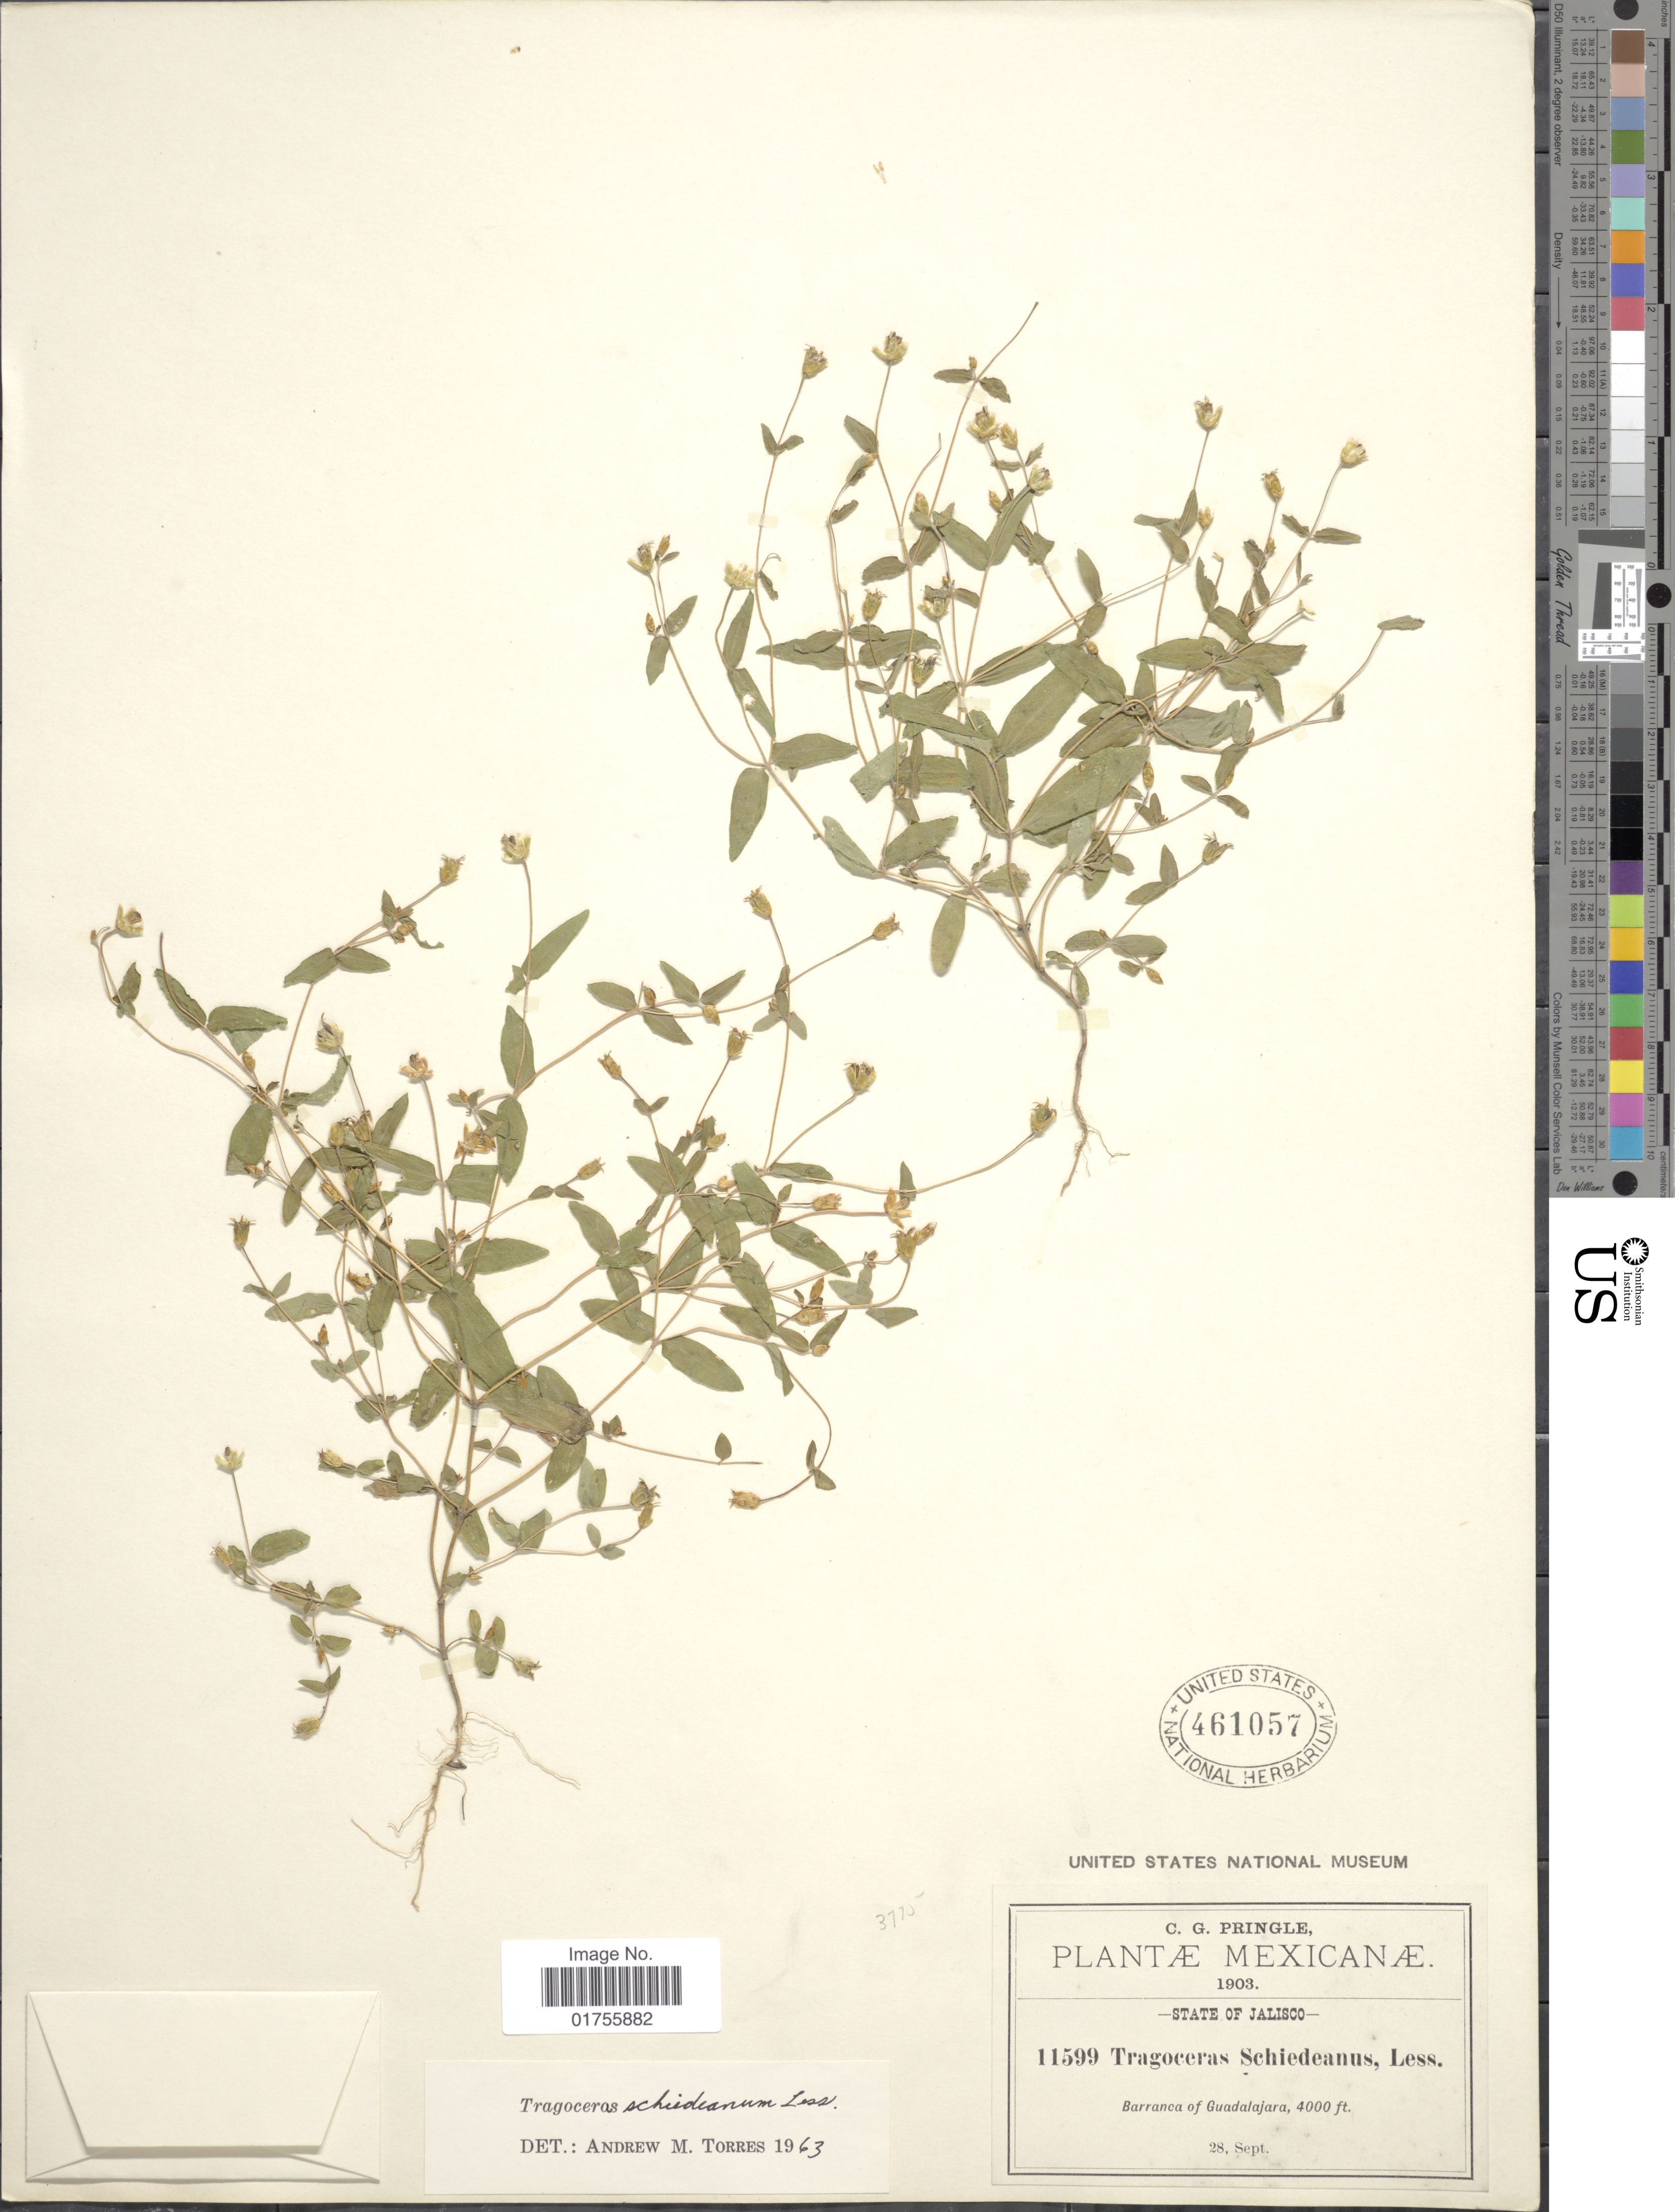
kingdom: Plantae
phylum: Tracheophyta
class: Magnoliopsida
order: Asterales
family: Asteraceae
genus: Tragoceros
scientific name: Tragoceros schiedeanum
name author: Less.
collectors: C. G. Pringle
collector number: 11599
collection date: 1903-09-28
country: Mexico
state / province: Jalisco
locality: State of Jalisco, Barranca of Guadalajara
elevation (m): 1219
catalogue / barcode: US 461057